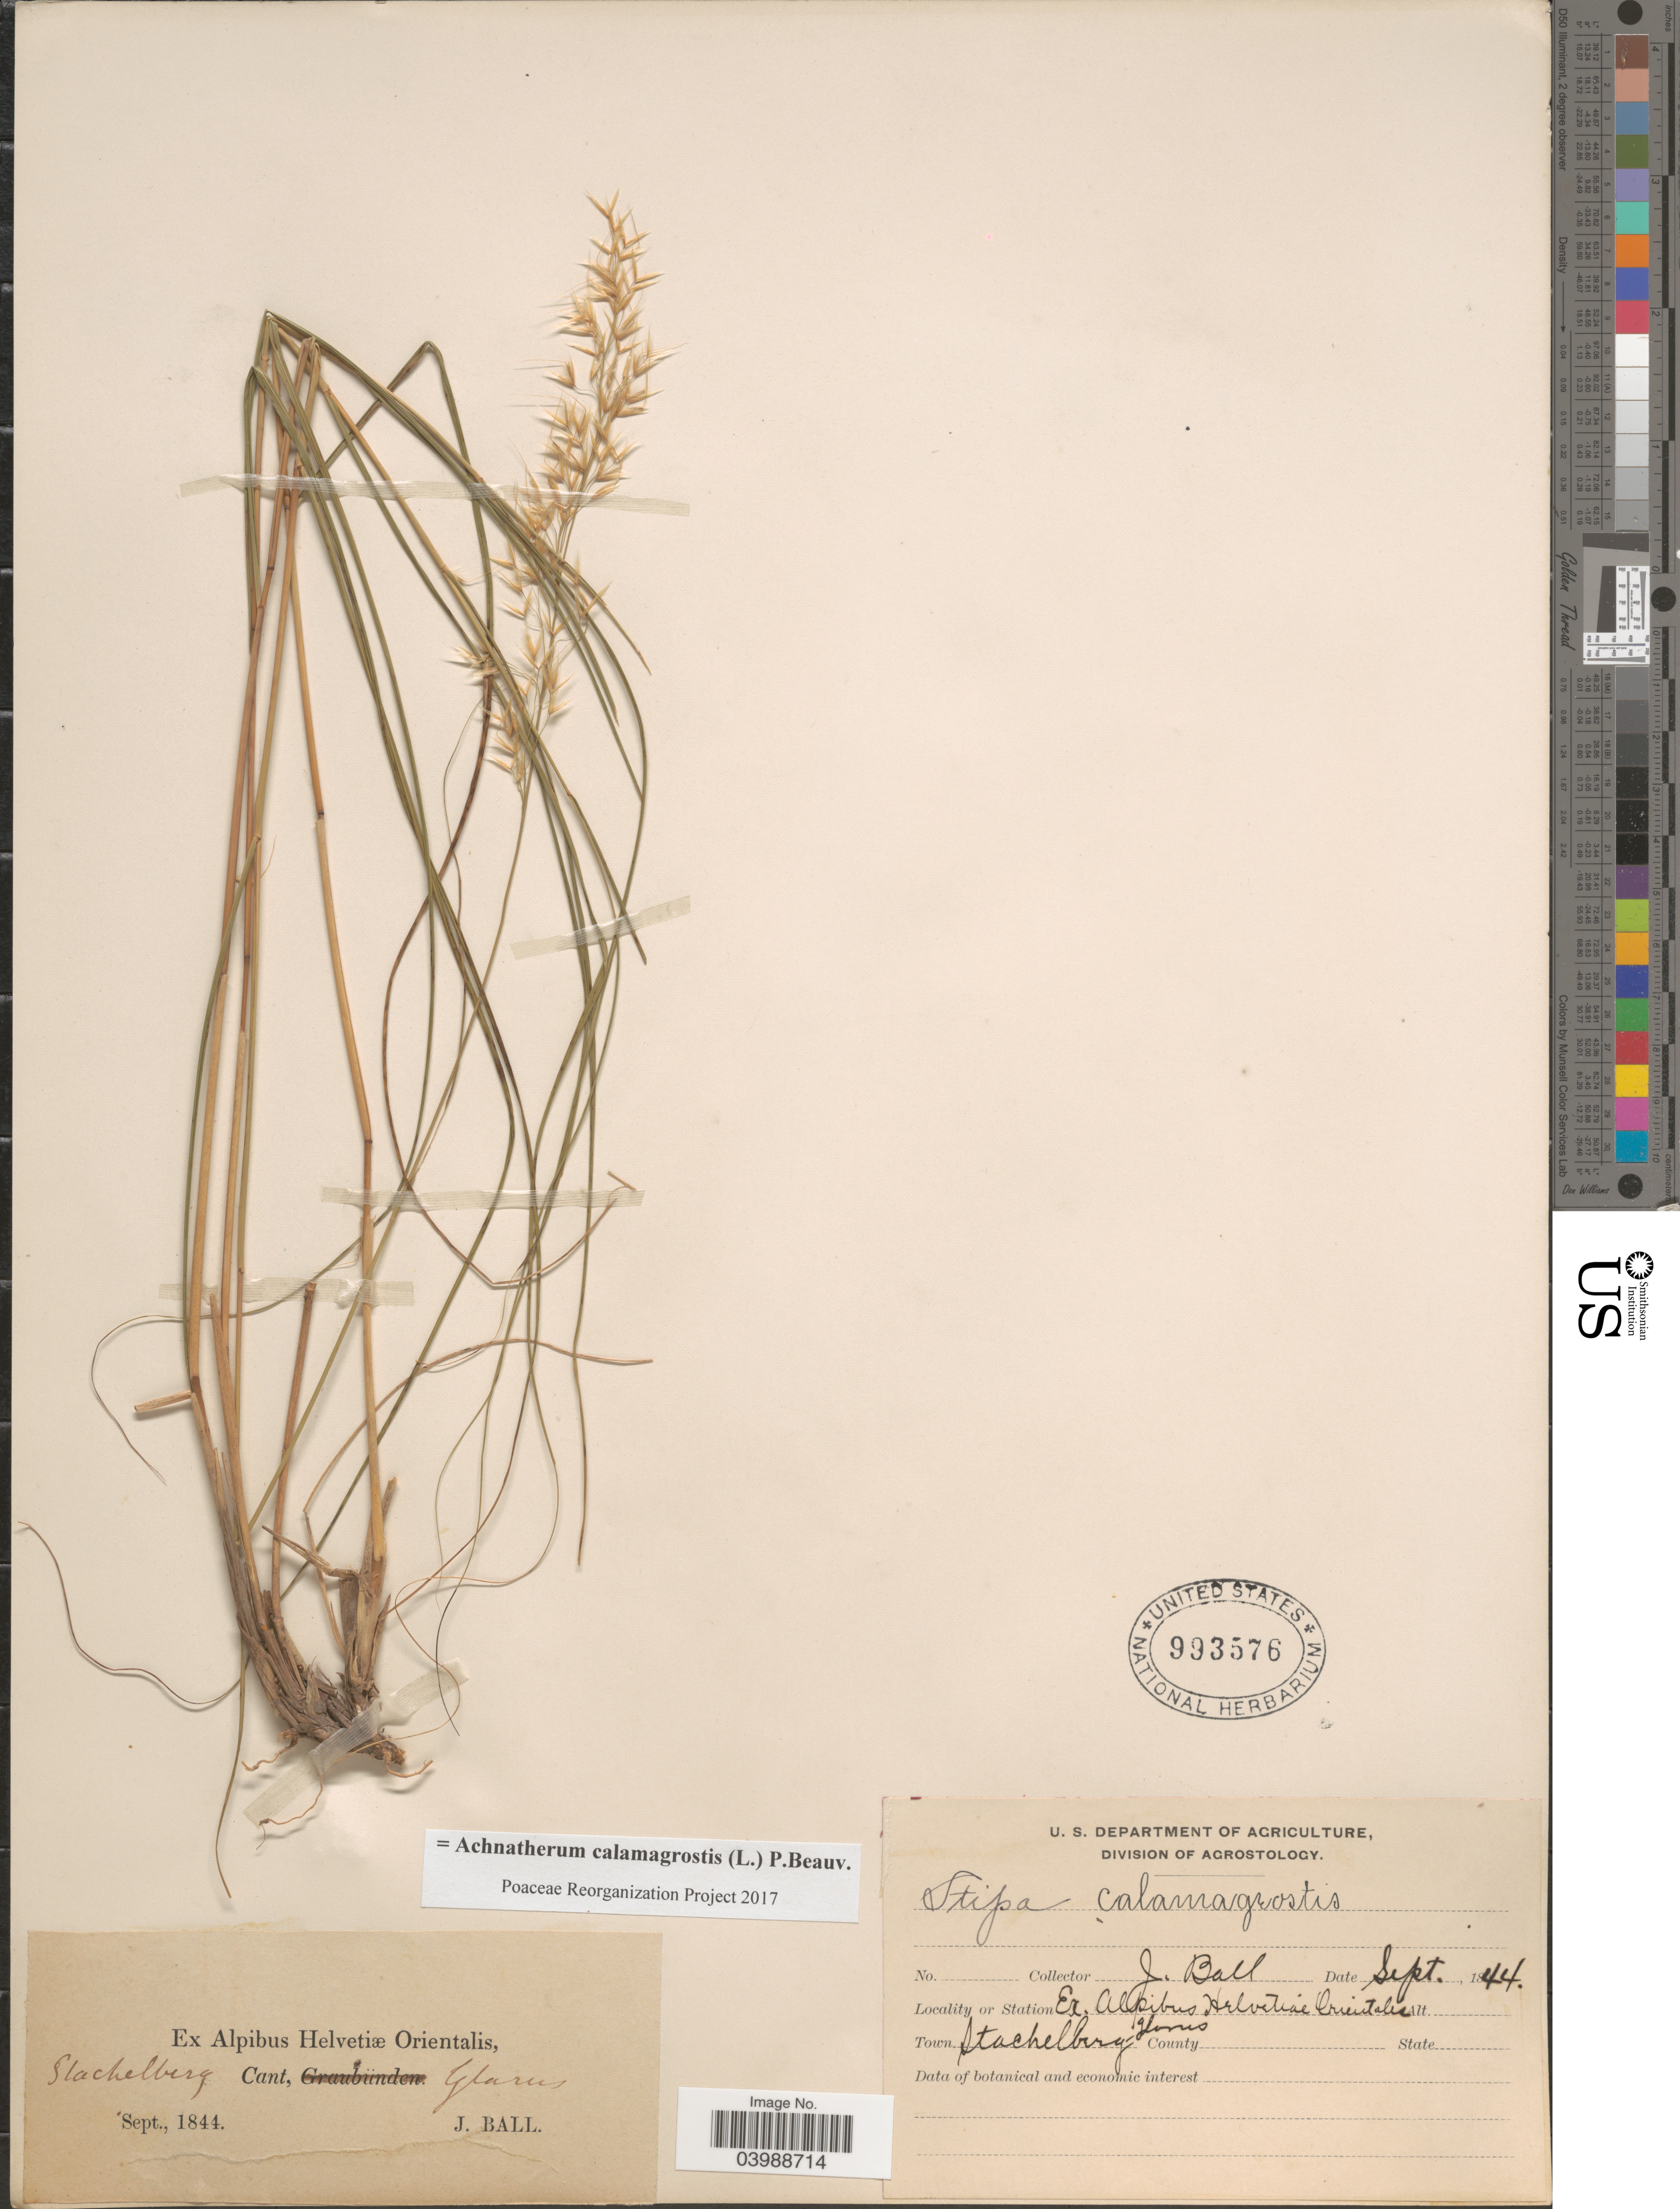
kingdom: Plantae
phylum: Tracheophyta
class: Liliopsida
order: Poales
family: Poaceae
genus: Achnatherum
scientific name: Achnatherum calamagrostis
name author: (L.) P. Beauv.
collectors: J. Ball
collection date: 1844-09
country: Switzerland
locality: Station Ex Alpibus Helvetiæ Orientalis, Stachelberg Cant, Glarus. Town Stachelberg, Glarus.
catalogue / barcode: US 993576